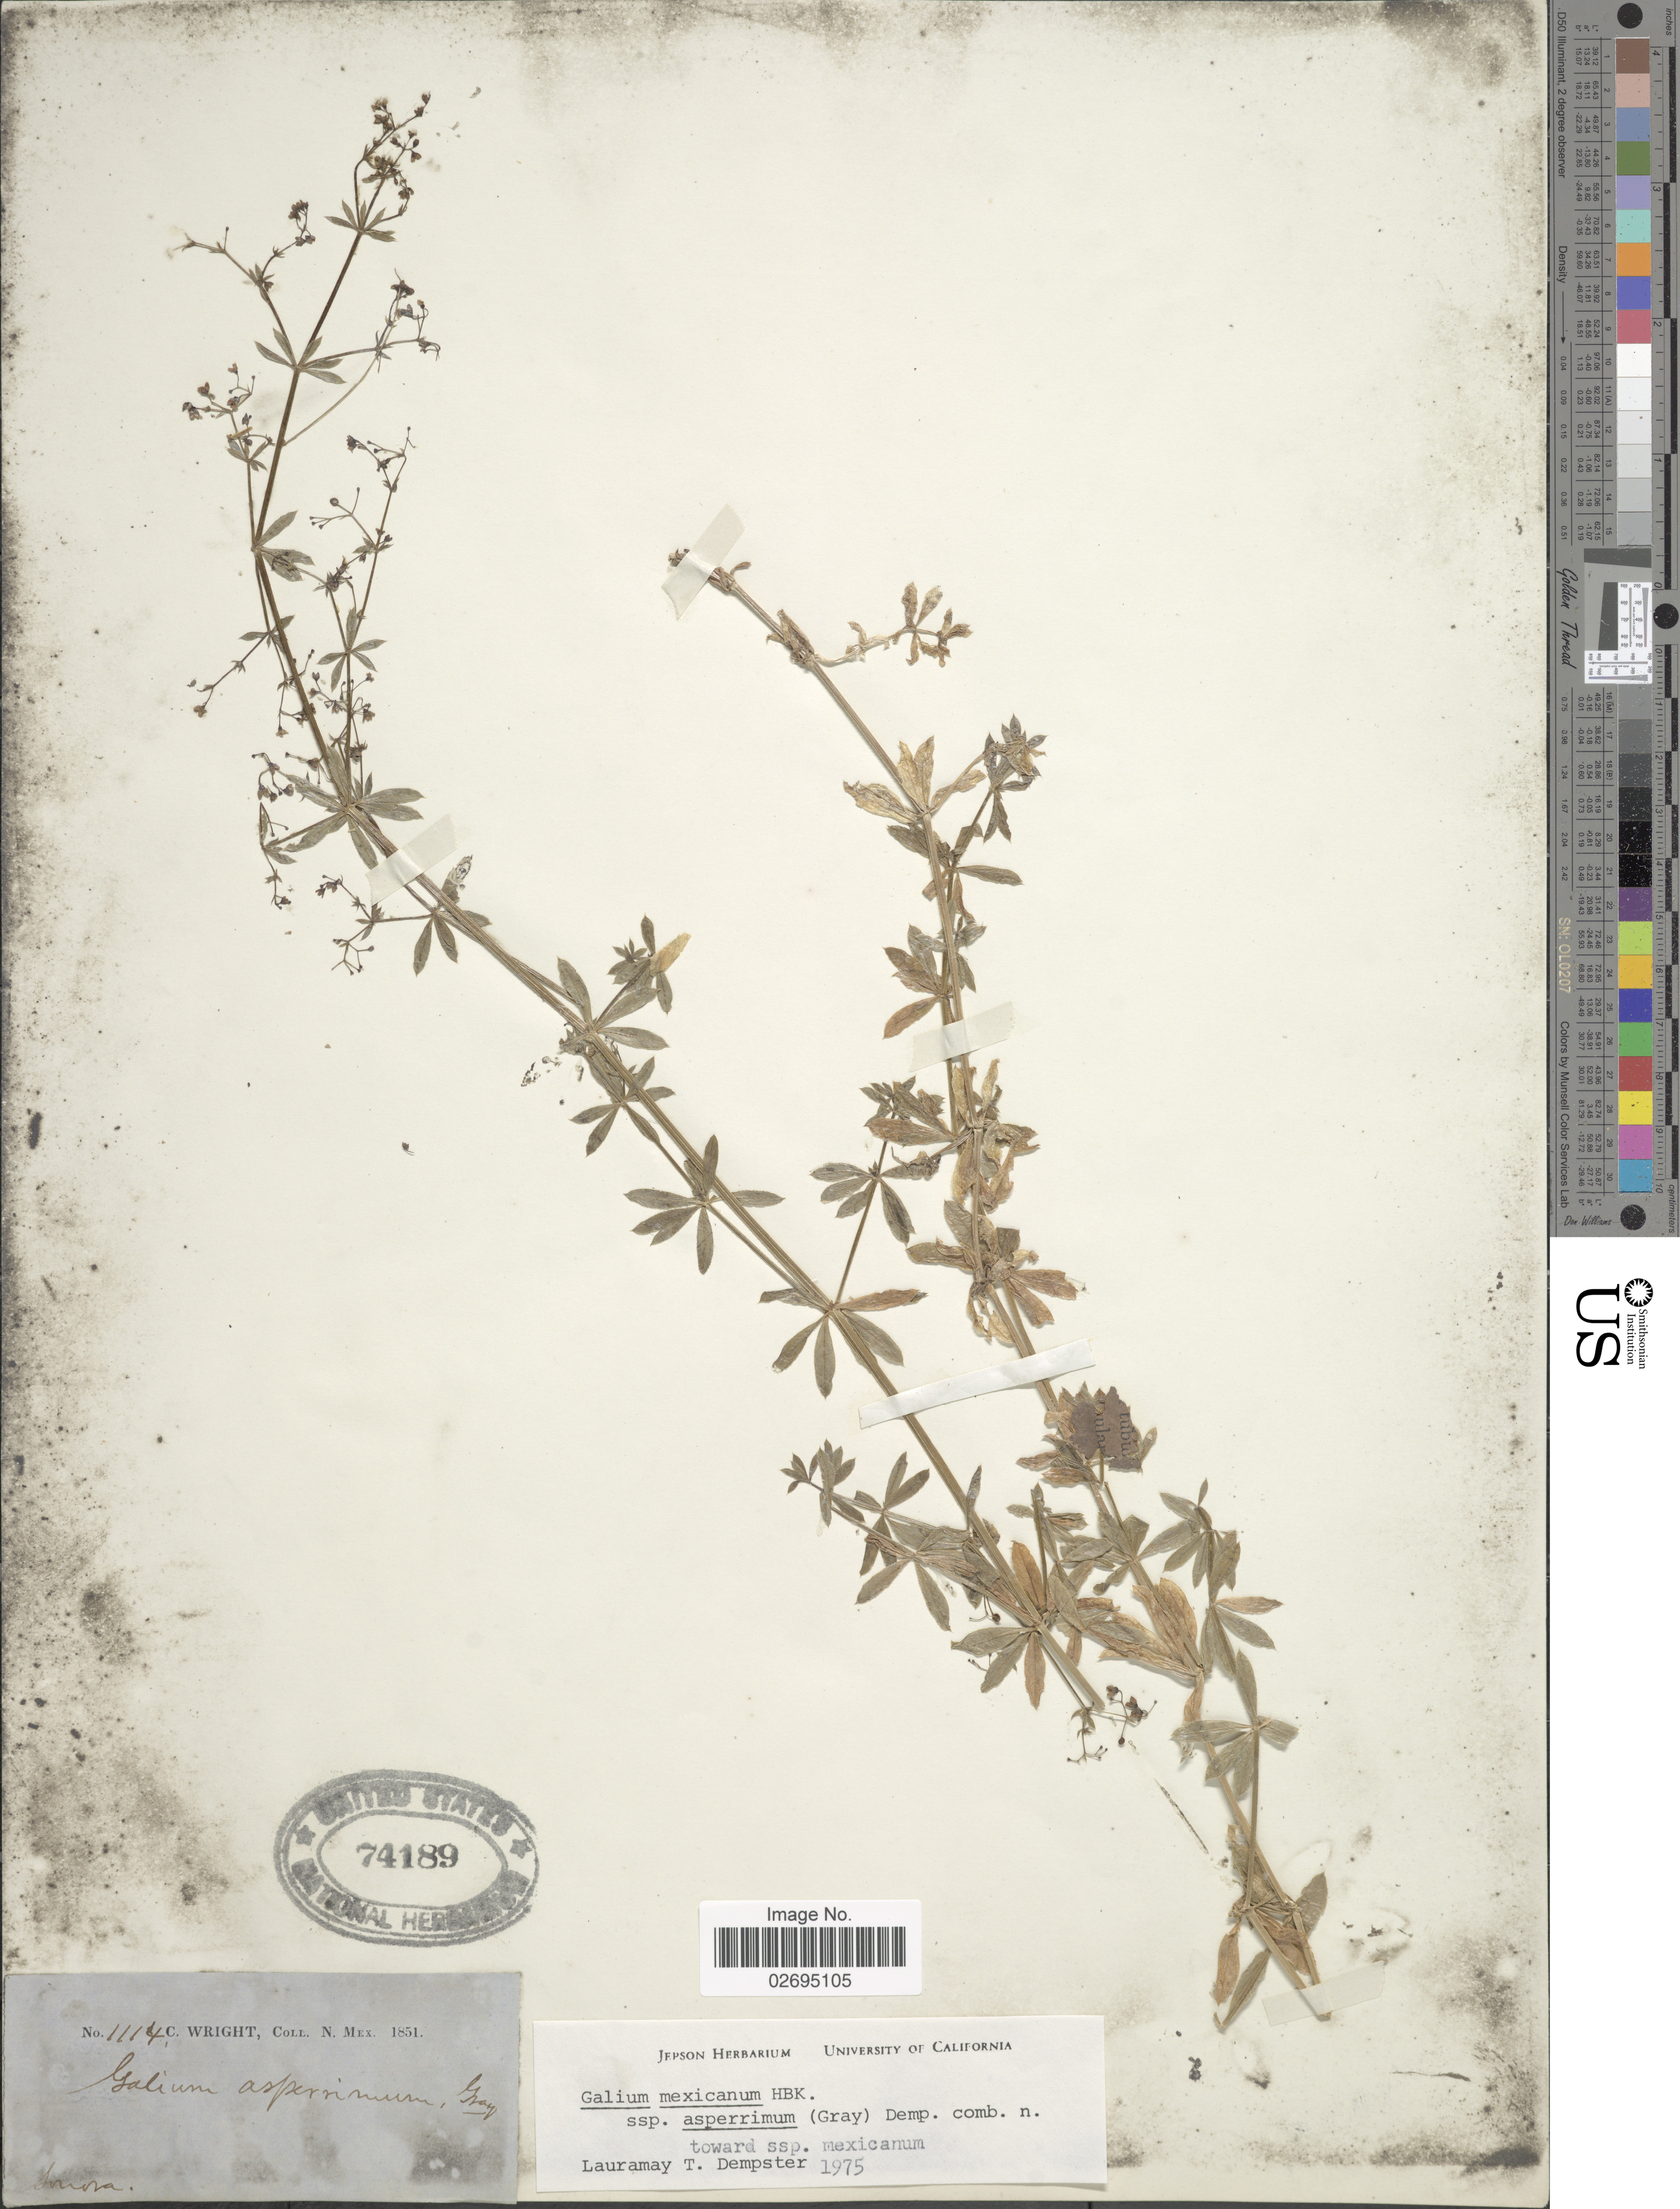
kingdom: Plantae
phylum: Tracheophyta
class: Magnoliopsida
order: Gentianales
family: Rubiaceae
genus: Galium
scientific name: Galium mexicanum subsp. asperrimum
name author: (A. Gray) Dempster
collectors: C. Wright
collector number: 1114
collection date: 1851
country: Mexico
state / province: Sonora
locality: N. Mex.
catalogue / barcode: US 74189